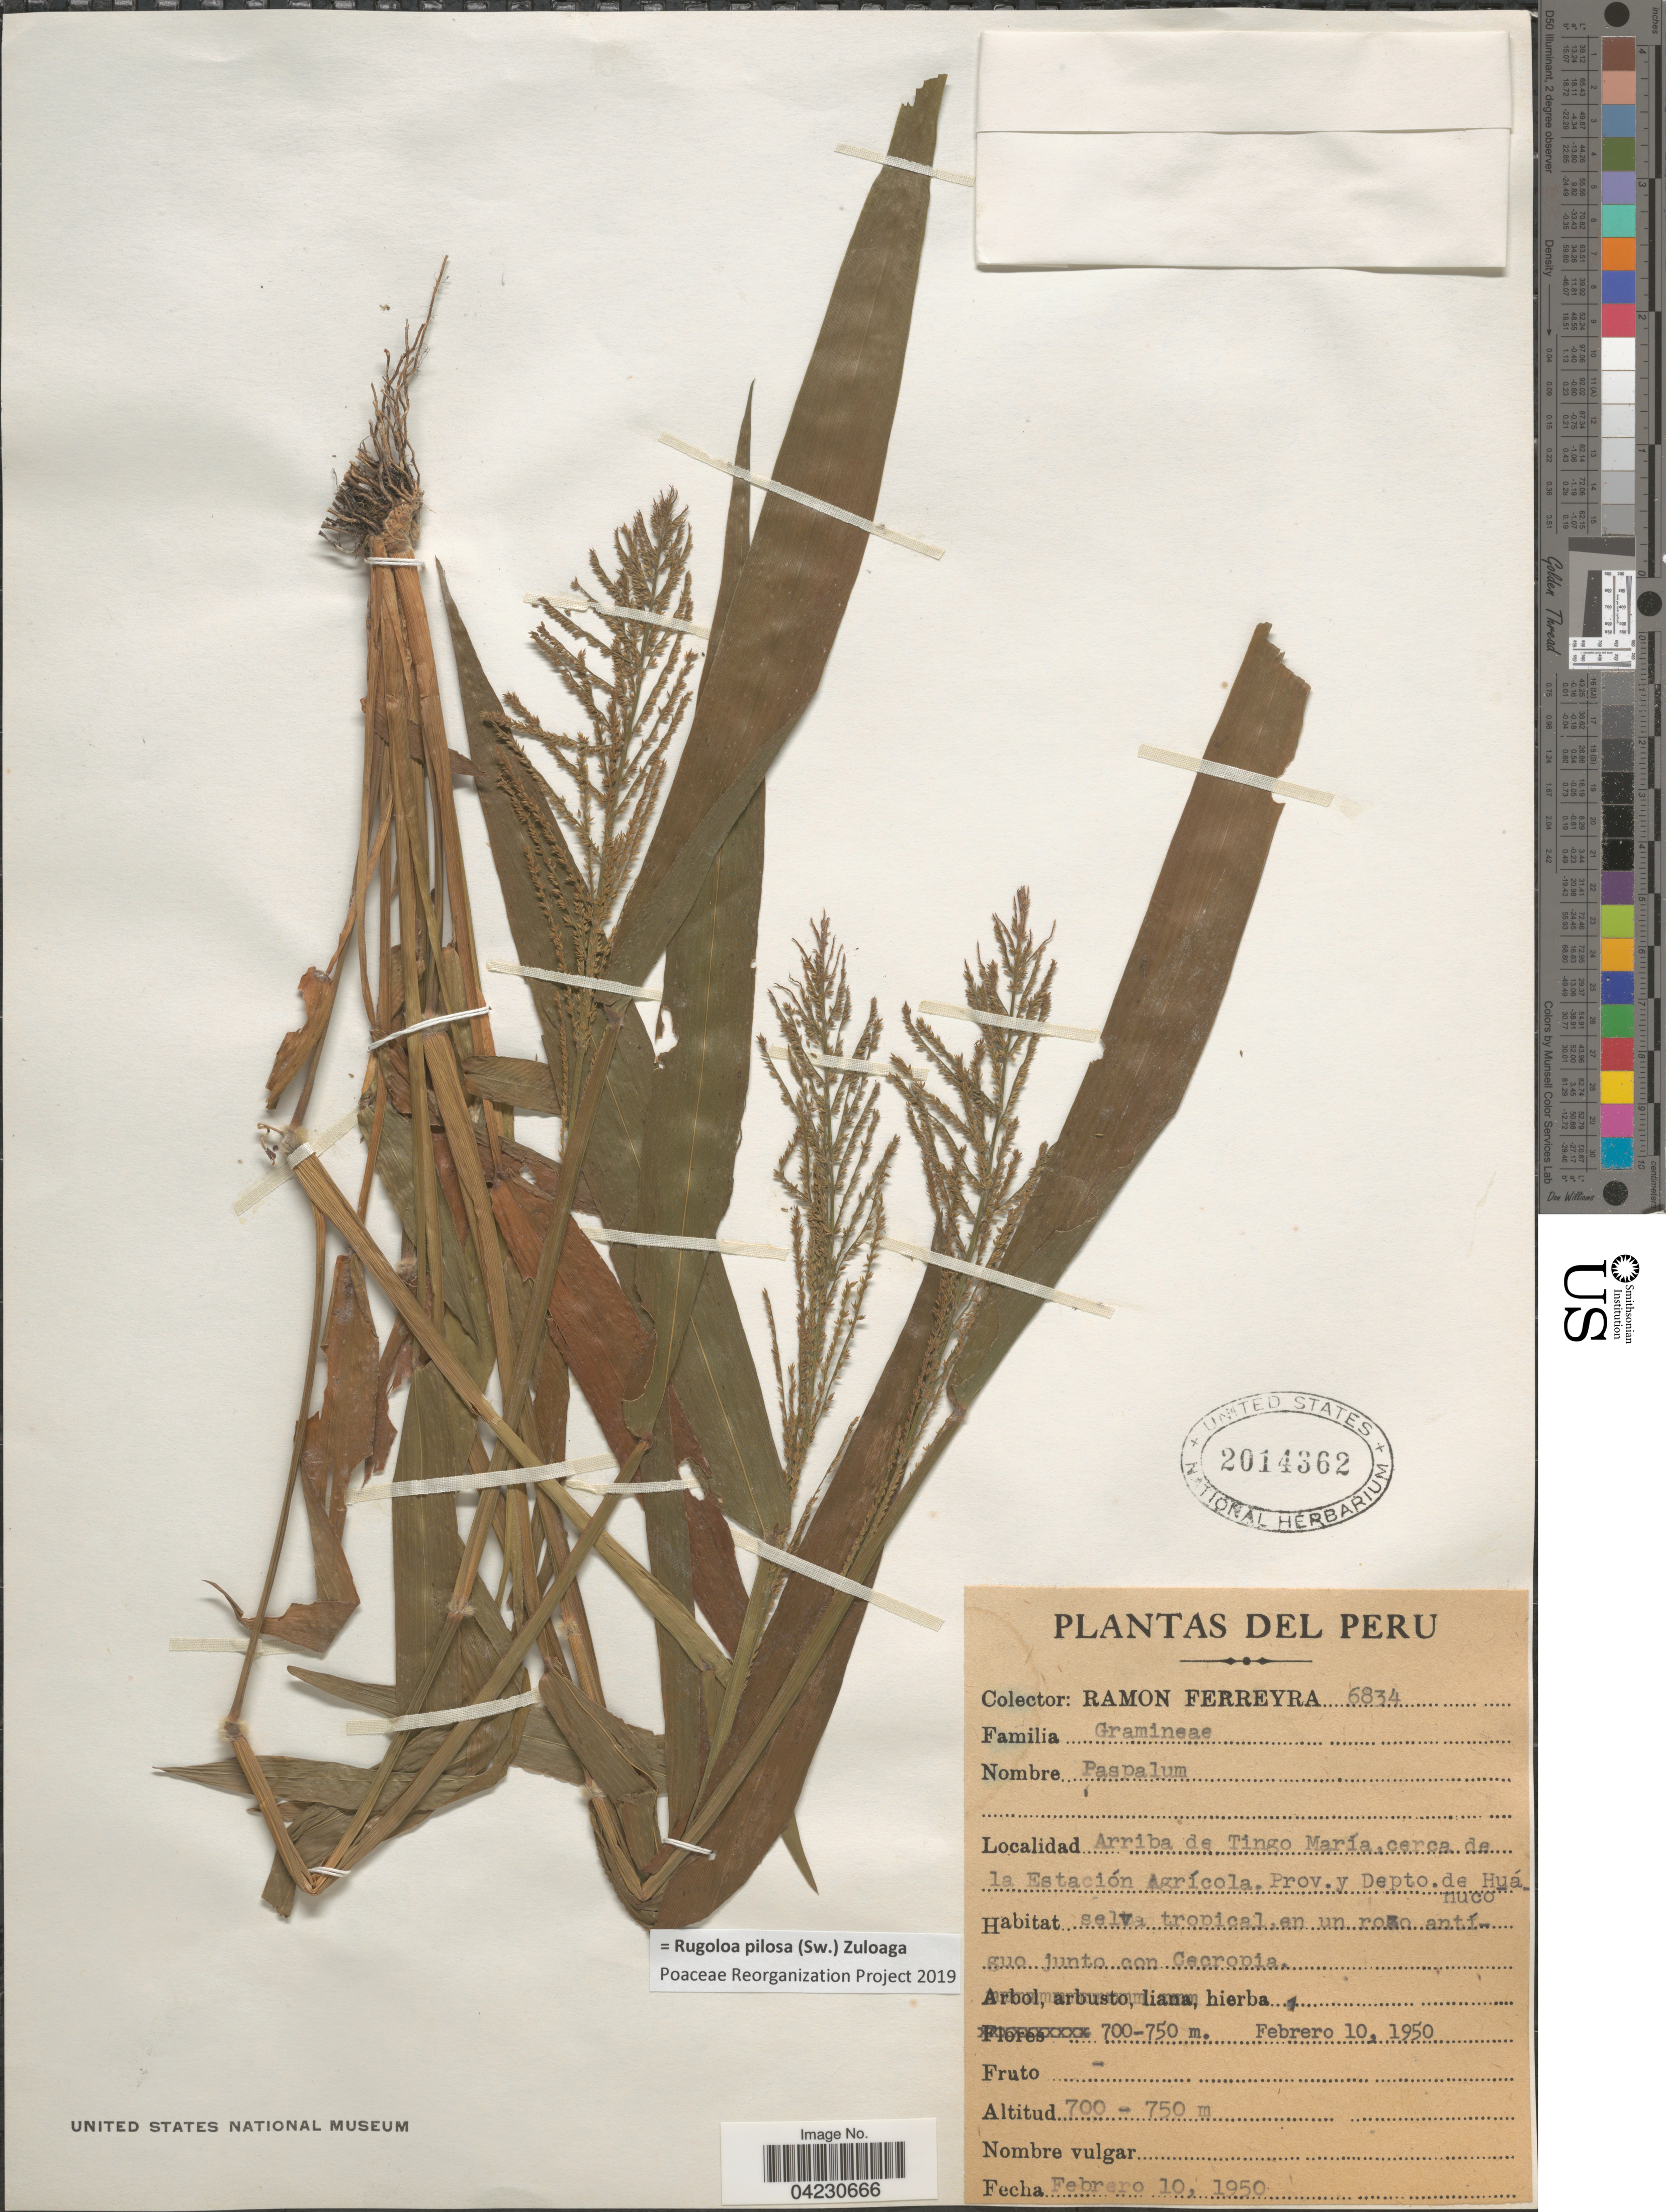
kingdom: Plantae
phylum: Tracheophyta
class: Liliopsida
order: Poales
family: Poaceae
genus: Rugoloa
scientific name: Rugoloa pilosa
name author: (Sw.) Zuloaga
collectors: R. A. Ferreyra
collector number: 6834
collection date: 1950-02-10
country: Peru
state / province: Huánuco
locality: Arriba de Tingo María,cerca de la Estación Agrícola.Prov.y Depto.de Huánuco.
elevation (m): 700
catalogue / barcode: US 2014362